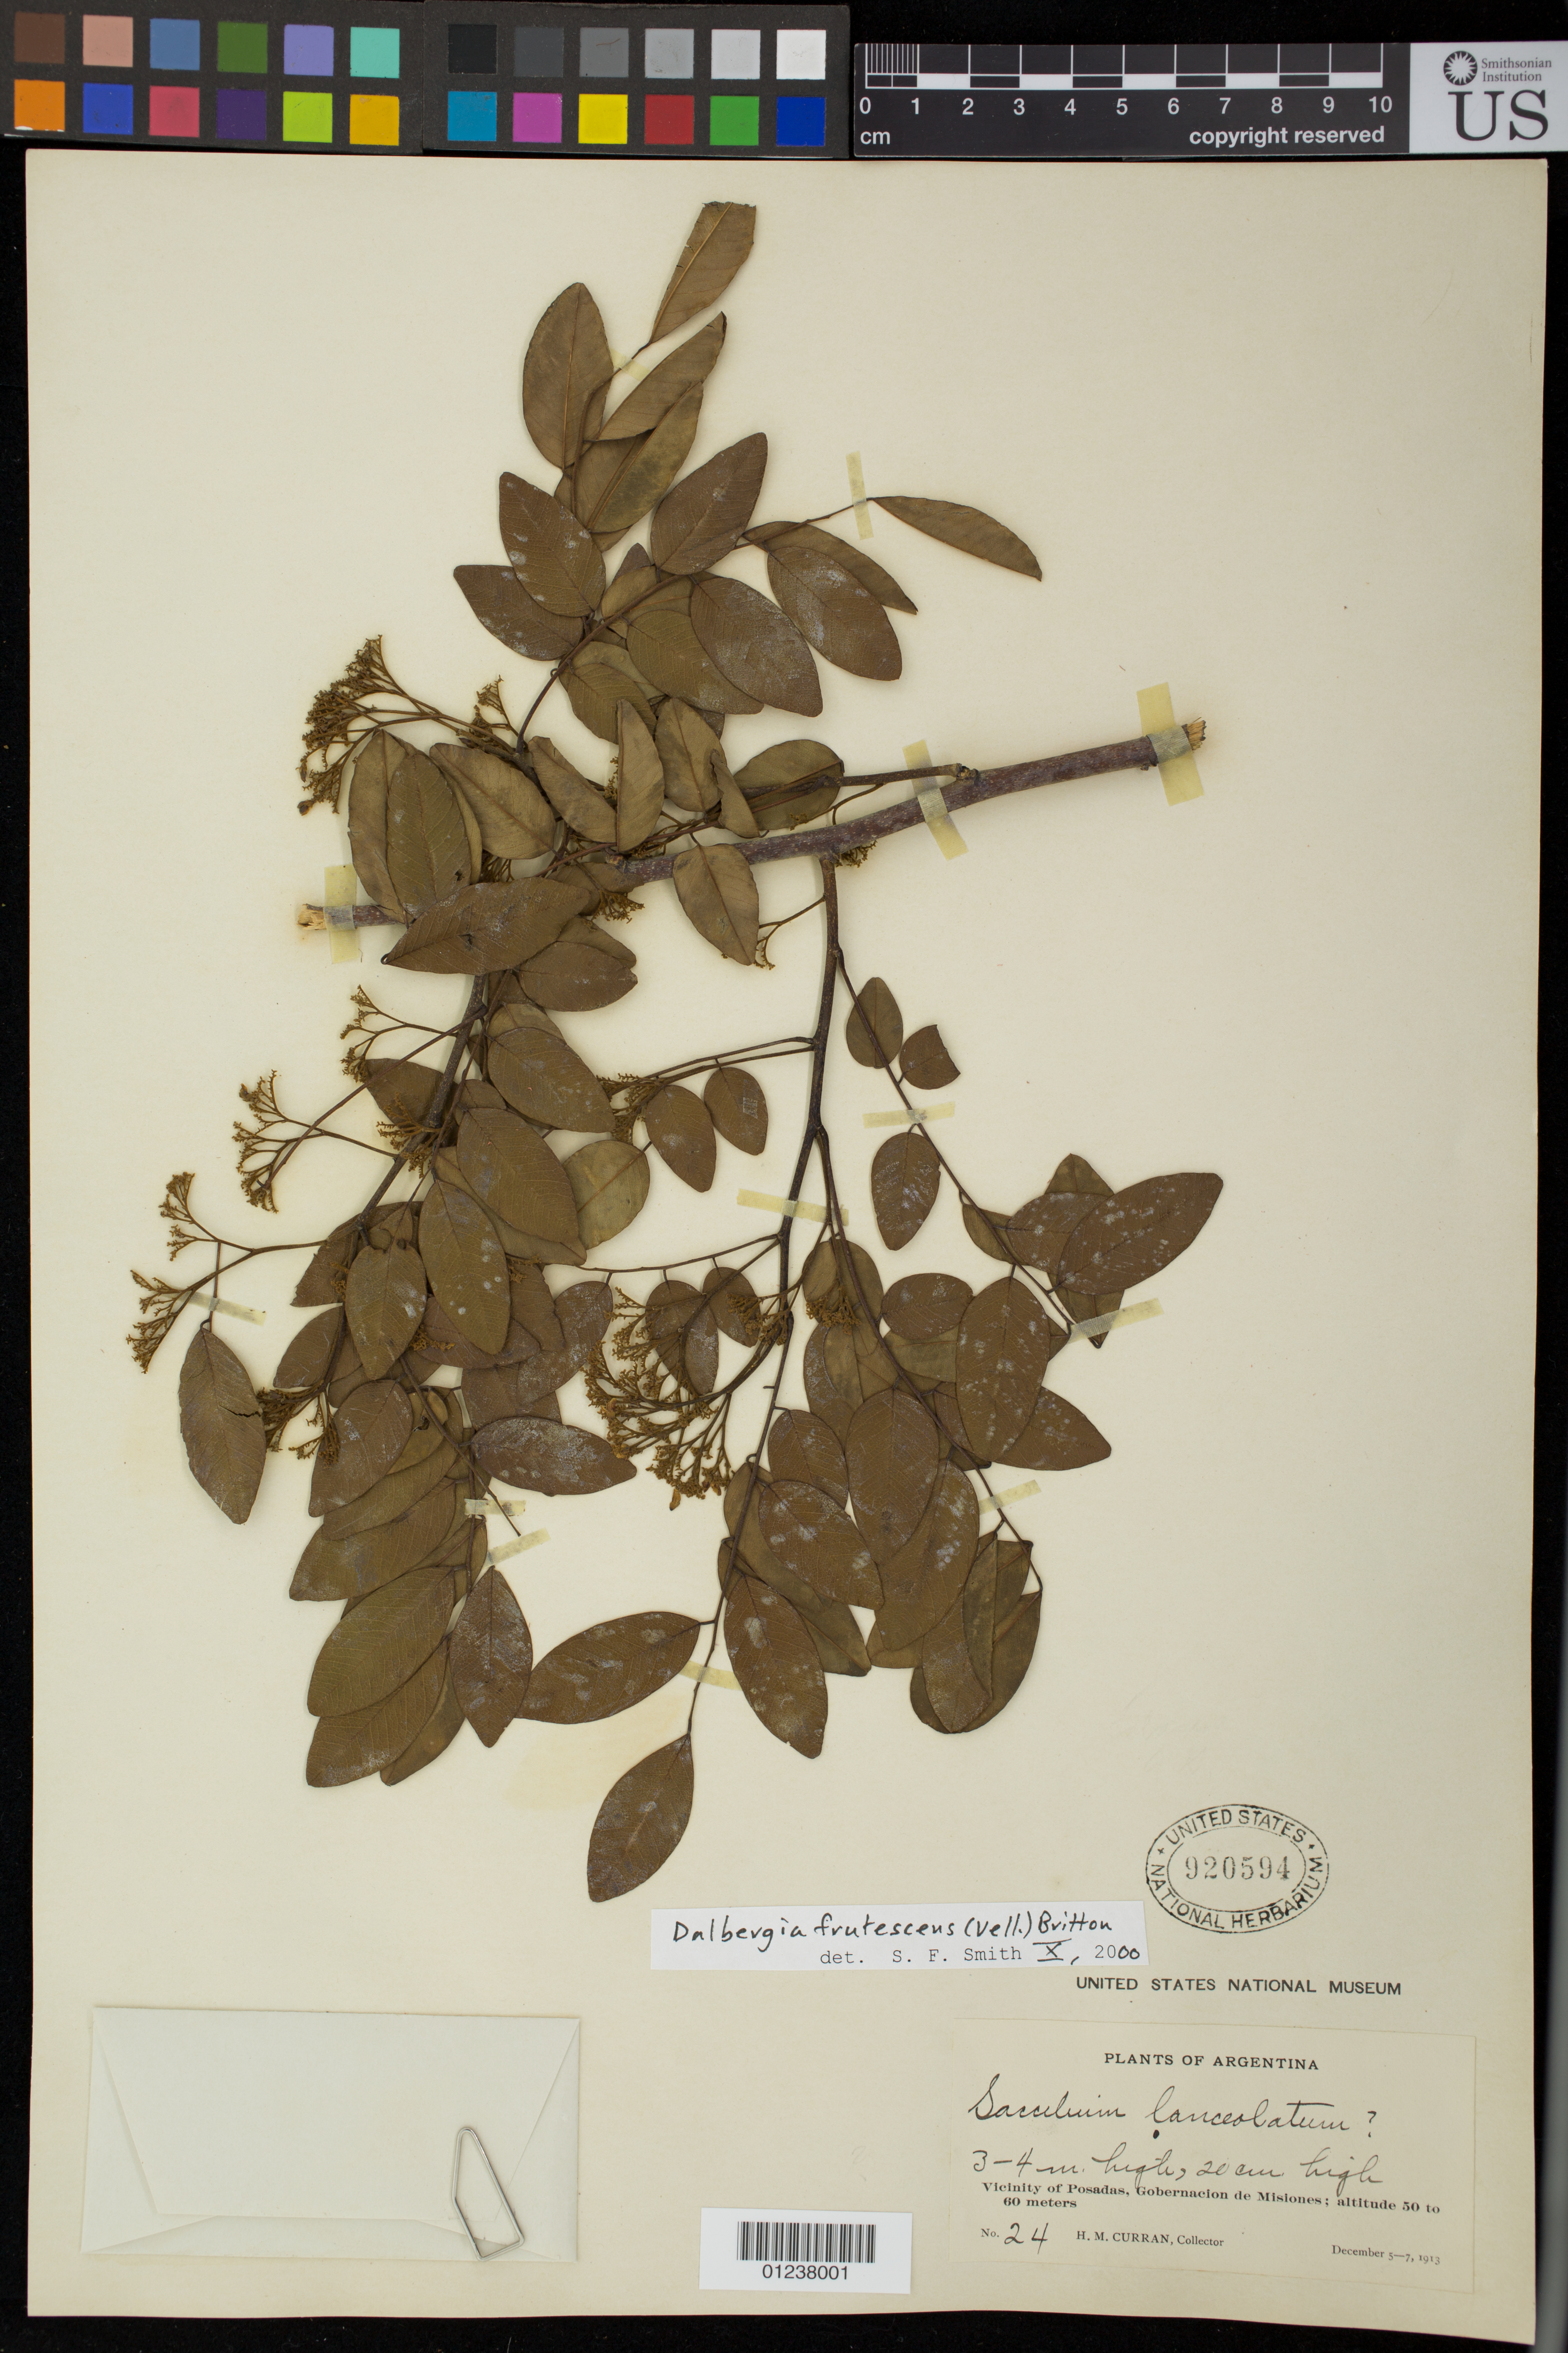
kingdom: Plantae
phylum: Tracheophyta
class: Magnoliopsida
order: Fabales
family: Fabaceae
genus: Dalbergia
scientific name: Dalbergia frutescens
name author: (Vell.) Britton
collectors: H. M. Curran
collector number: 24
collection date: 1913-12-05/1913-12-07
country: Argentina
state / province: Misiones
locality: Vicinity of Posadas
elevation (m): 50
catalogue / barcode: US 920594